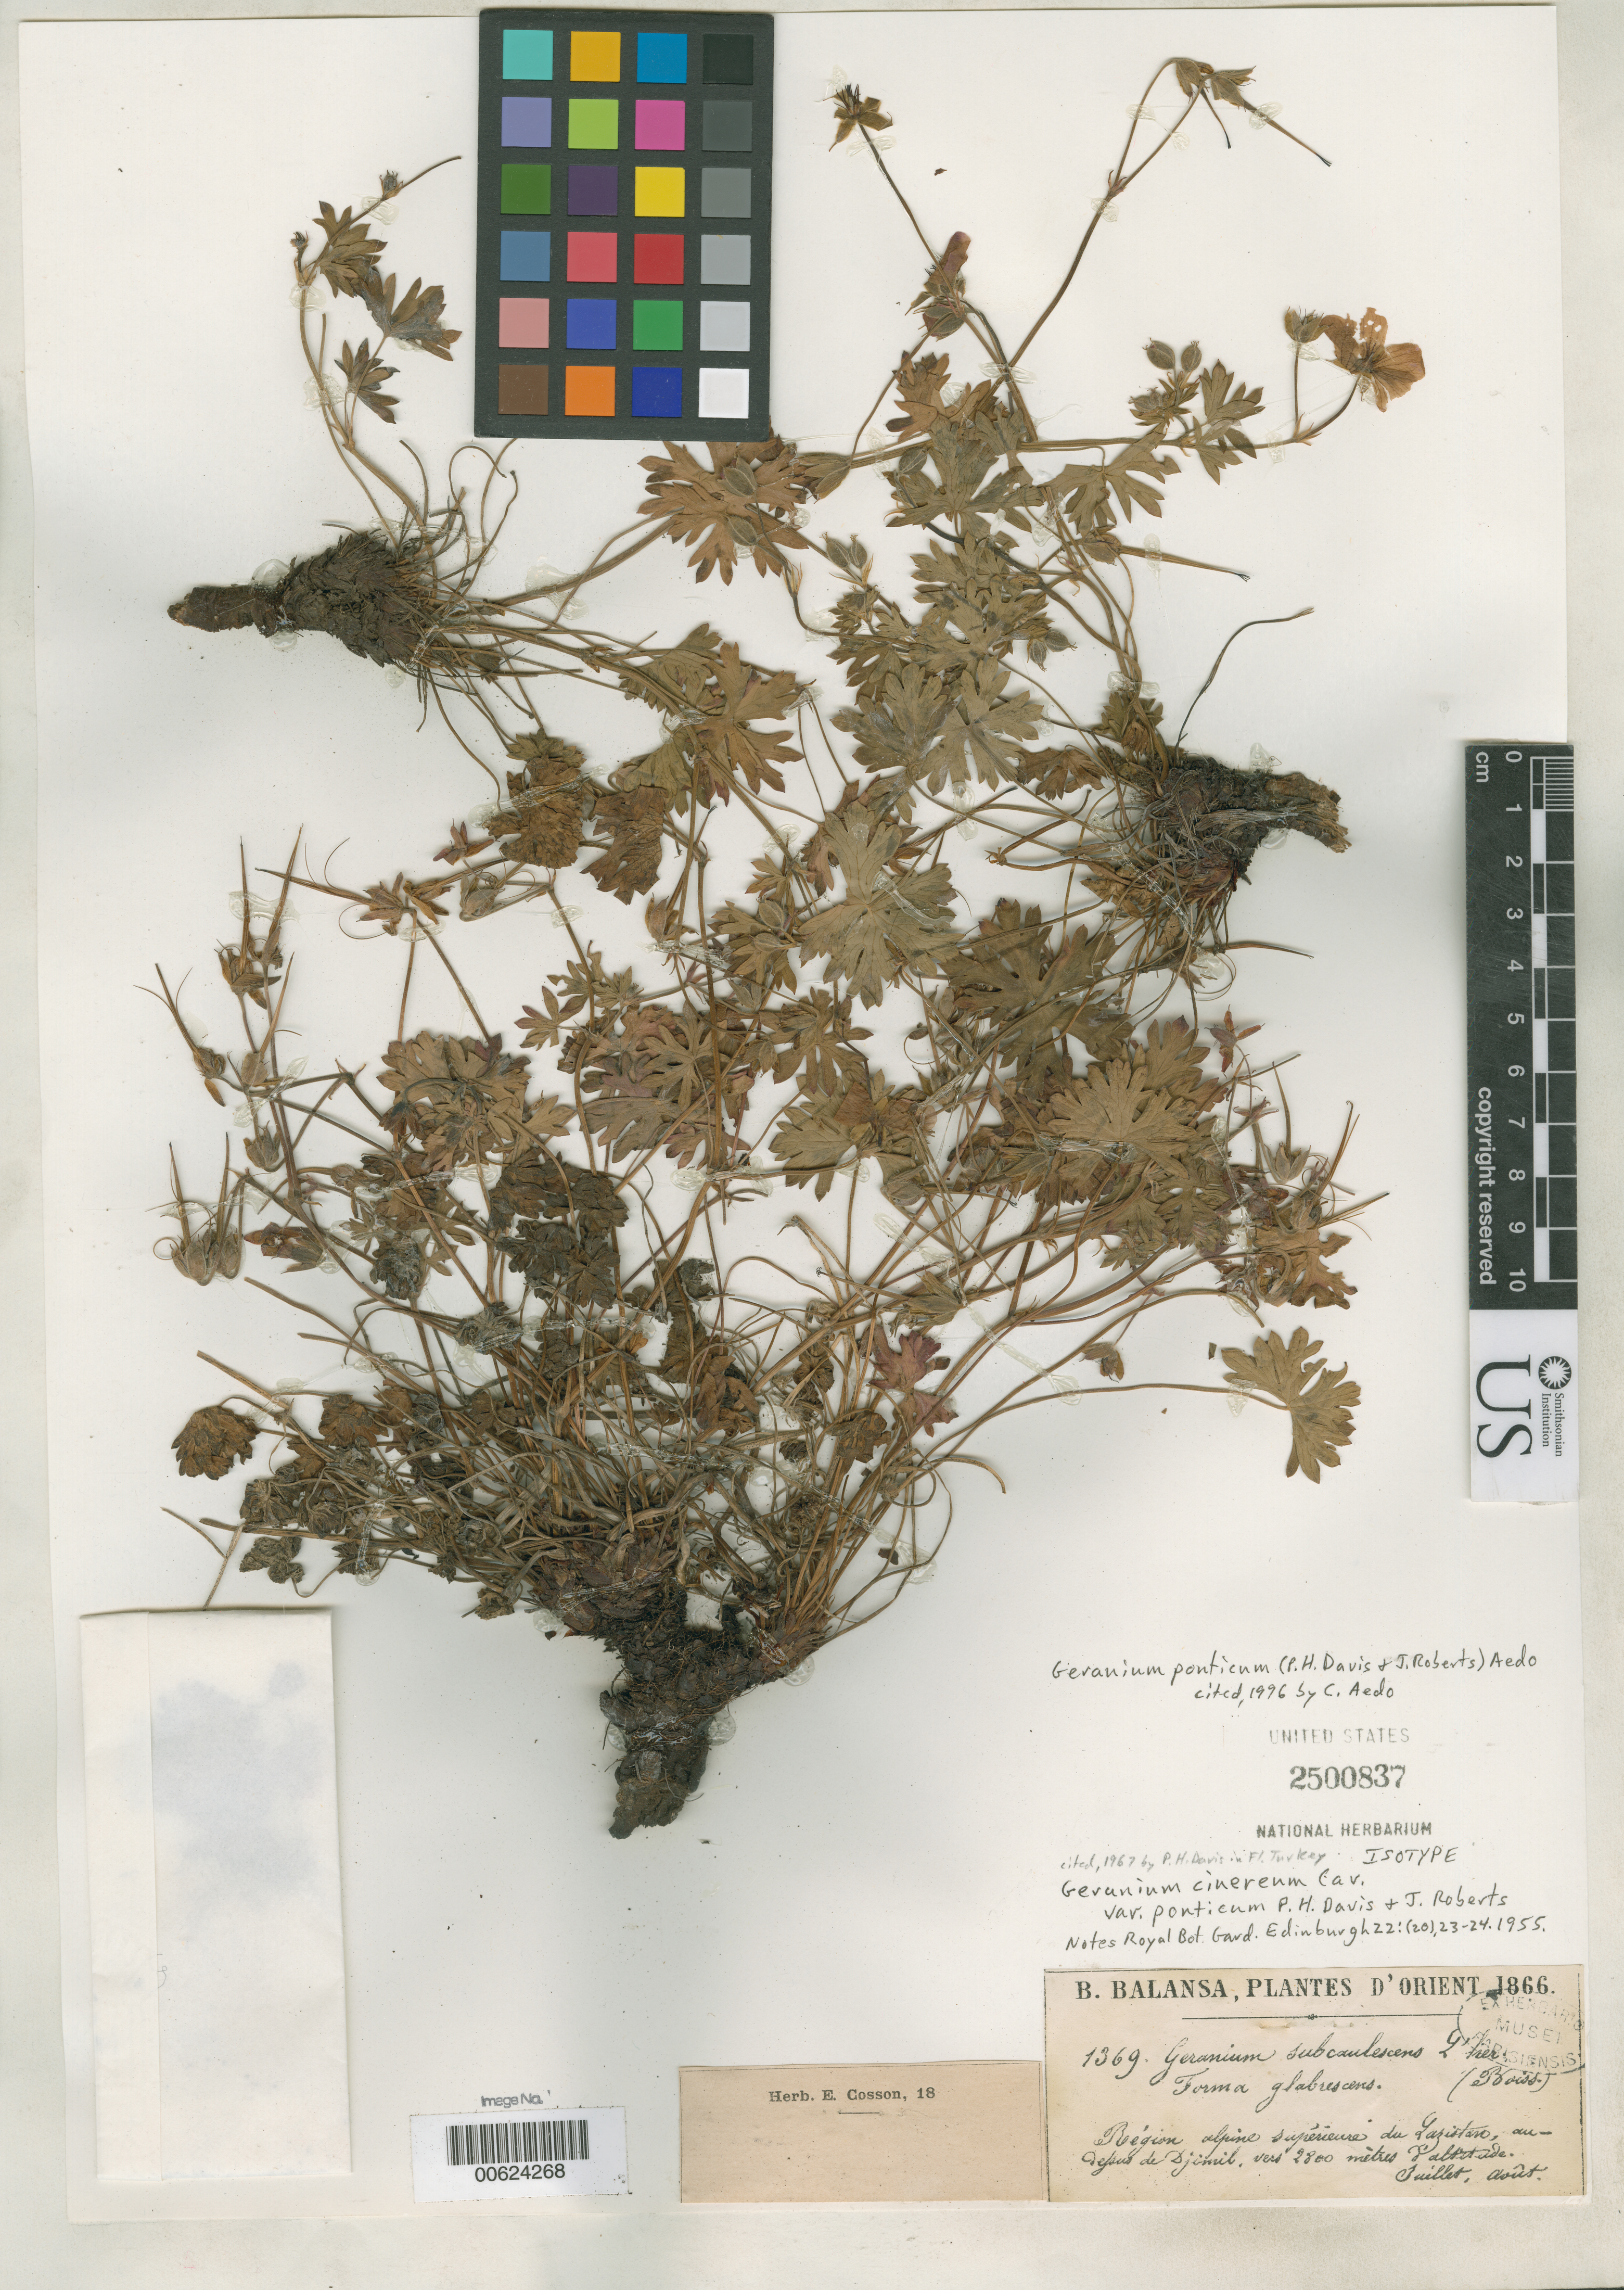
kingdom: Plantae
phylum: Tracheophyta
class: Magnoliopsida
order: Geraniales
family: Geraniaceae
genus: Geranium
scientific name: Geranium cinereum var. ponticum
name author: P.H. Davis & Roberts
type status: Isotype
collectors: B. Balansa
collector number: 1369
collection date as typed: Jul 1866 to -- Aug 1866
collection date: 1866-07/1866-08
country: Turkey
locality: Laristan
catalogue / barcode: US 2500837